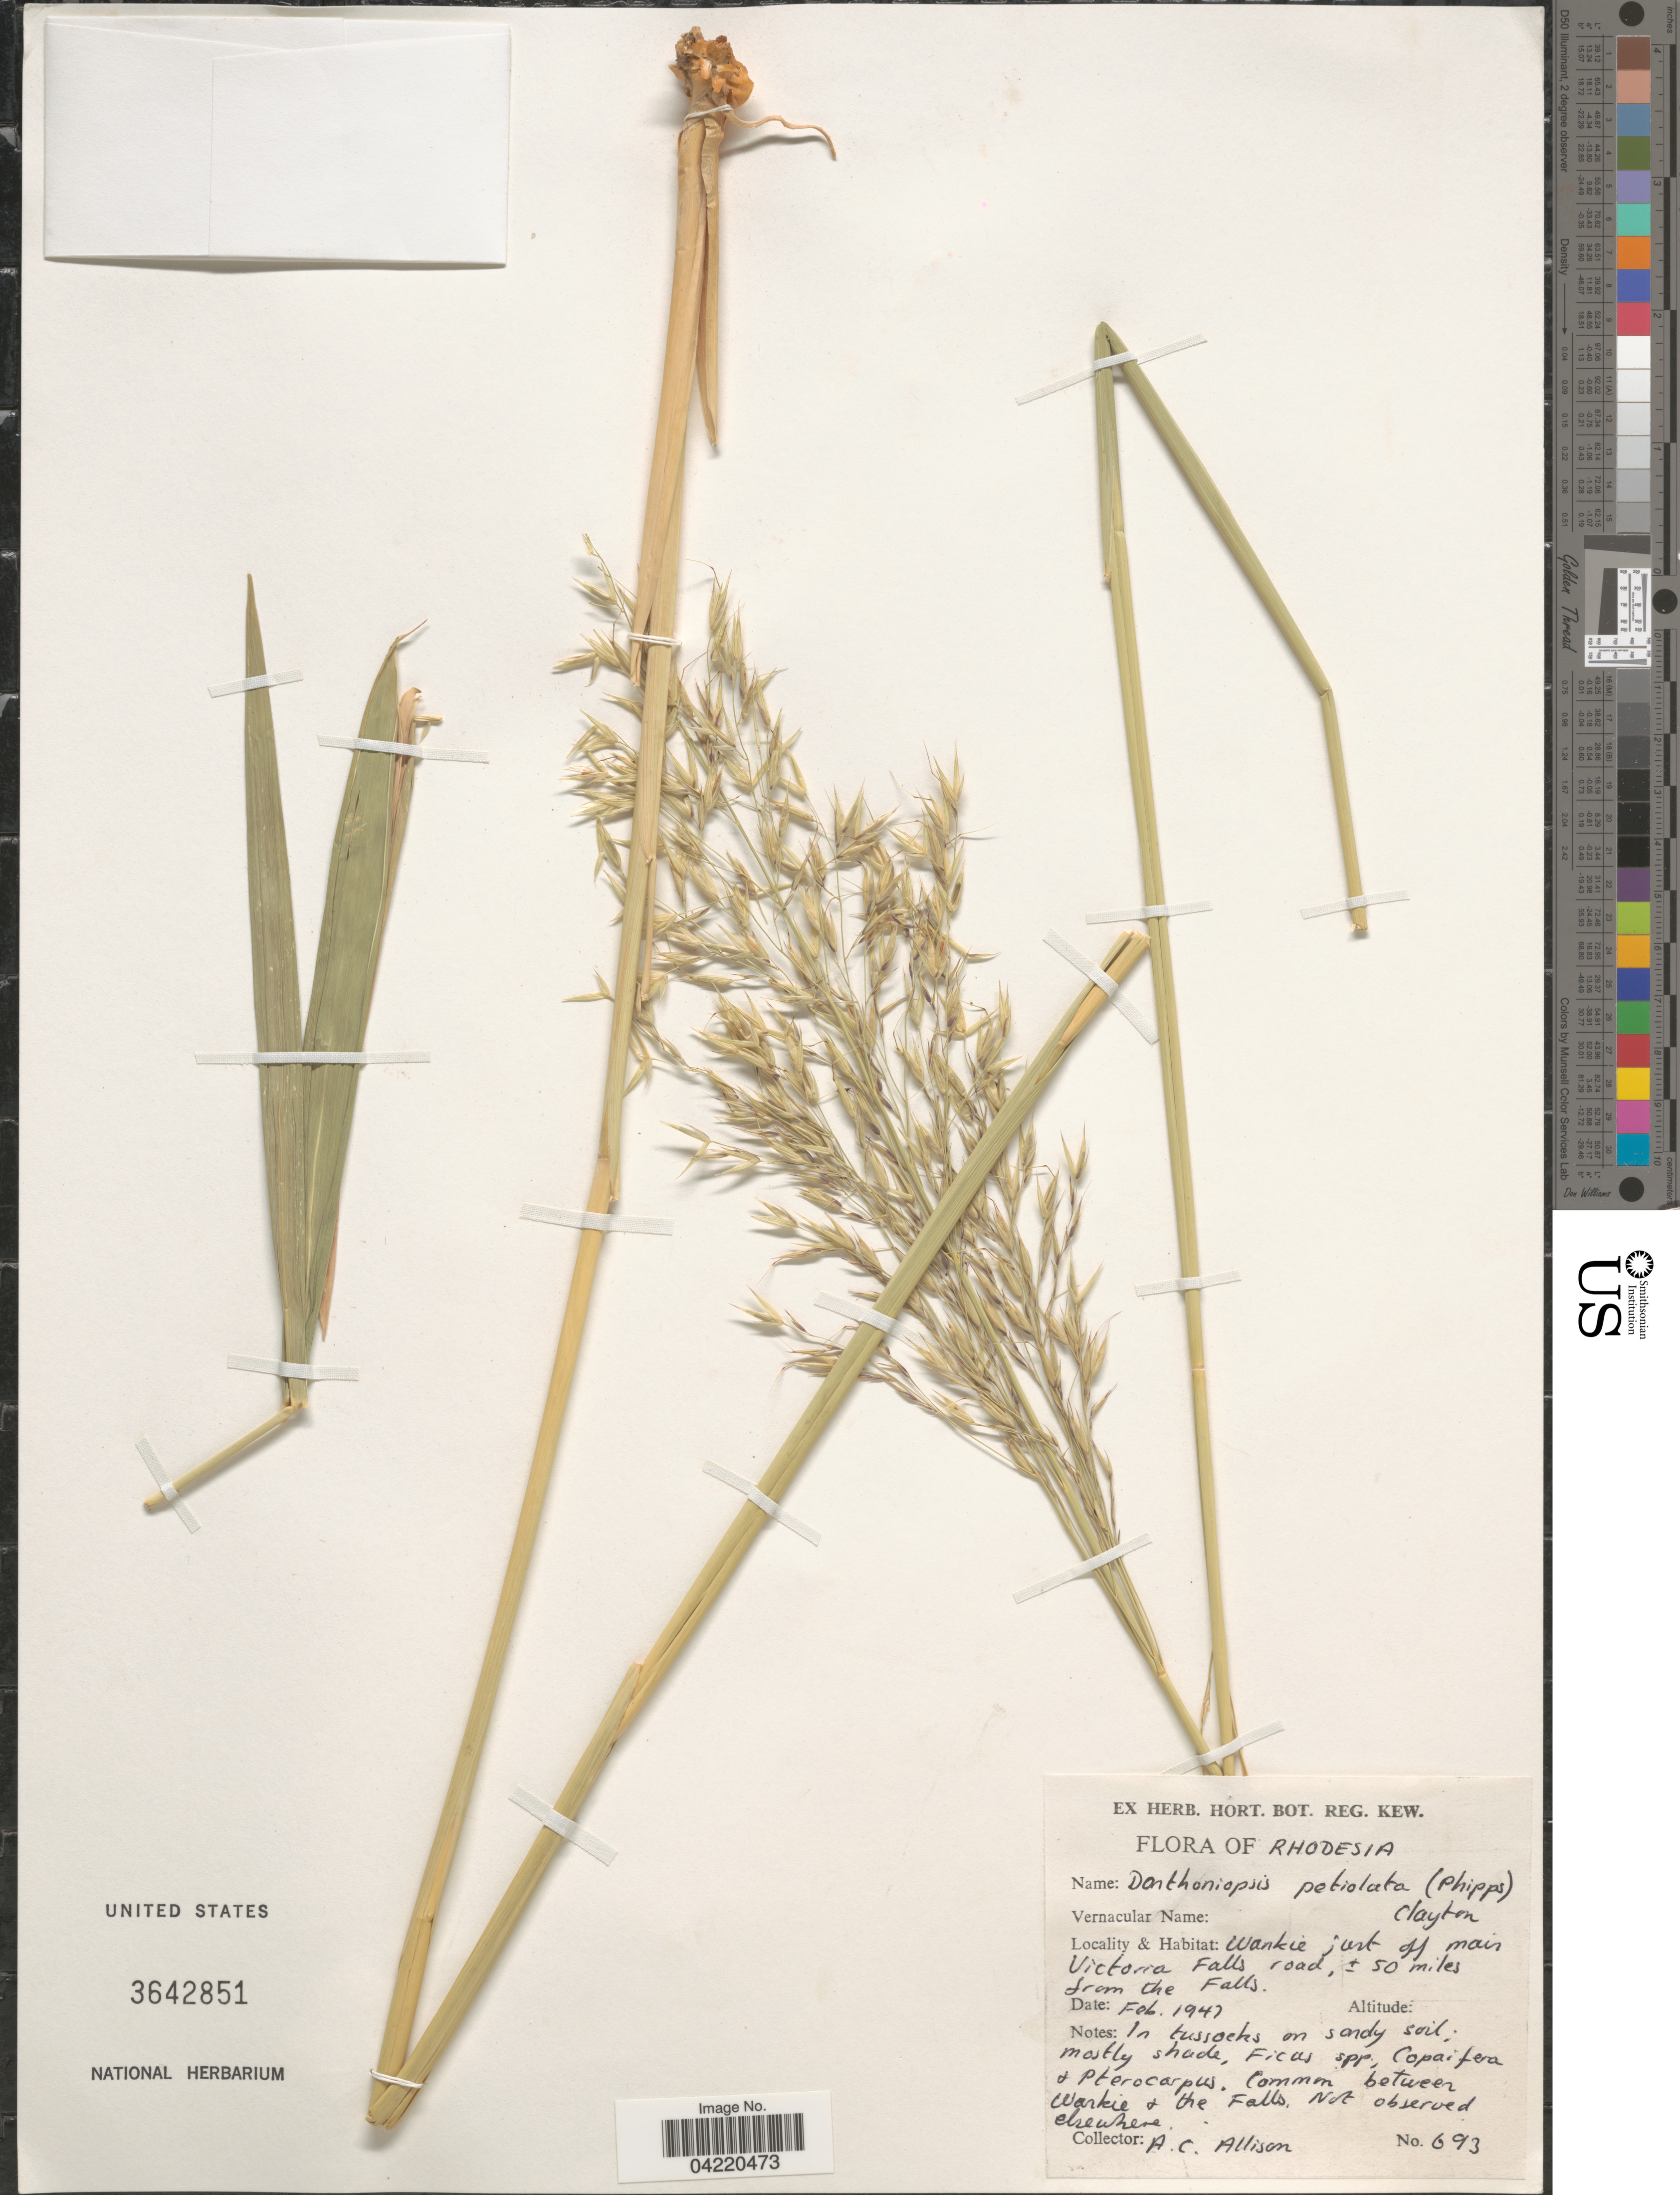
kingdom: Plantae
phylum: Tracheophyta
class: Liliopsida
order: Poales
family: Poaceae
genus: Danthoniopsis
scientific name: Danthoniopsis petiolata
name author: (J.B. Phipps) Clayton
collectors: A. Allison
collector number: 693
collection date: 1947-02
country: Zimbabwe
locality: Rhodesia. Wankie just off main Victoria Falls road, ± 50 miles from the Falls.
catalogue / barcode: US 3642851